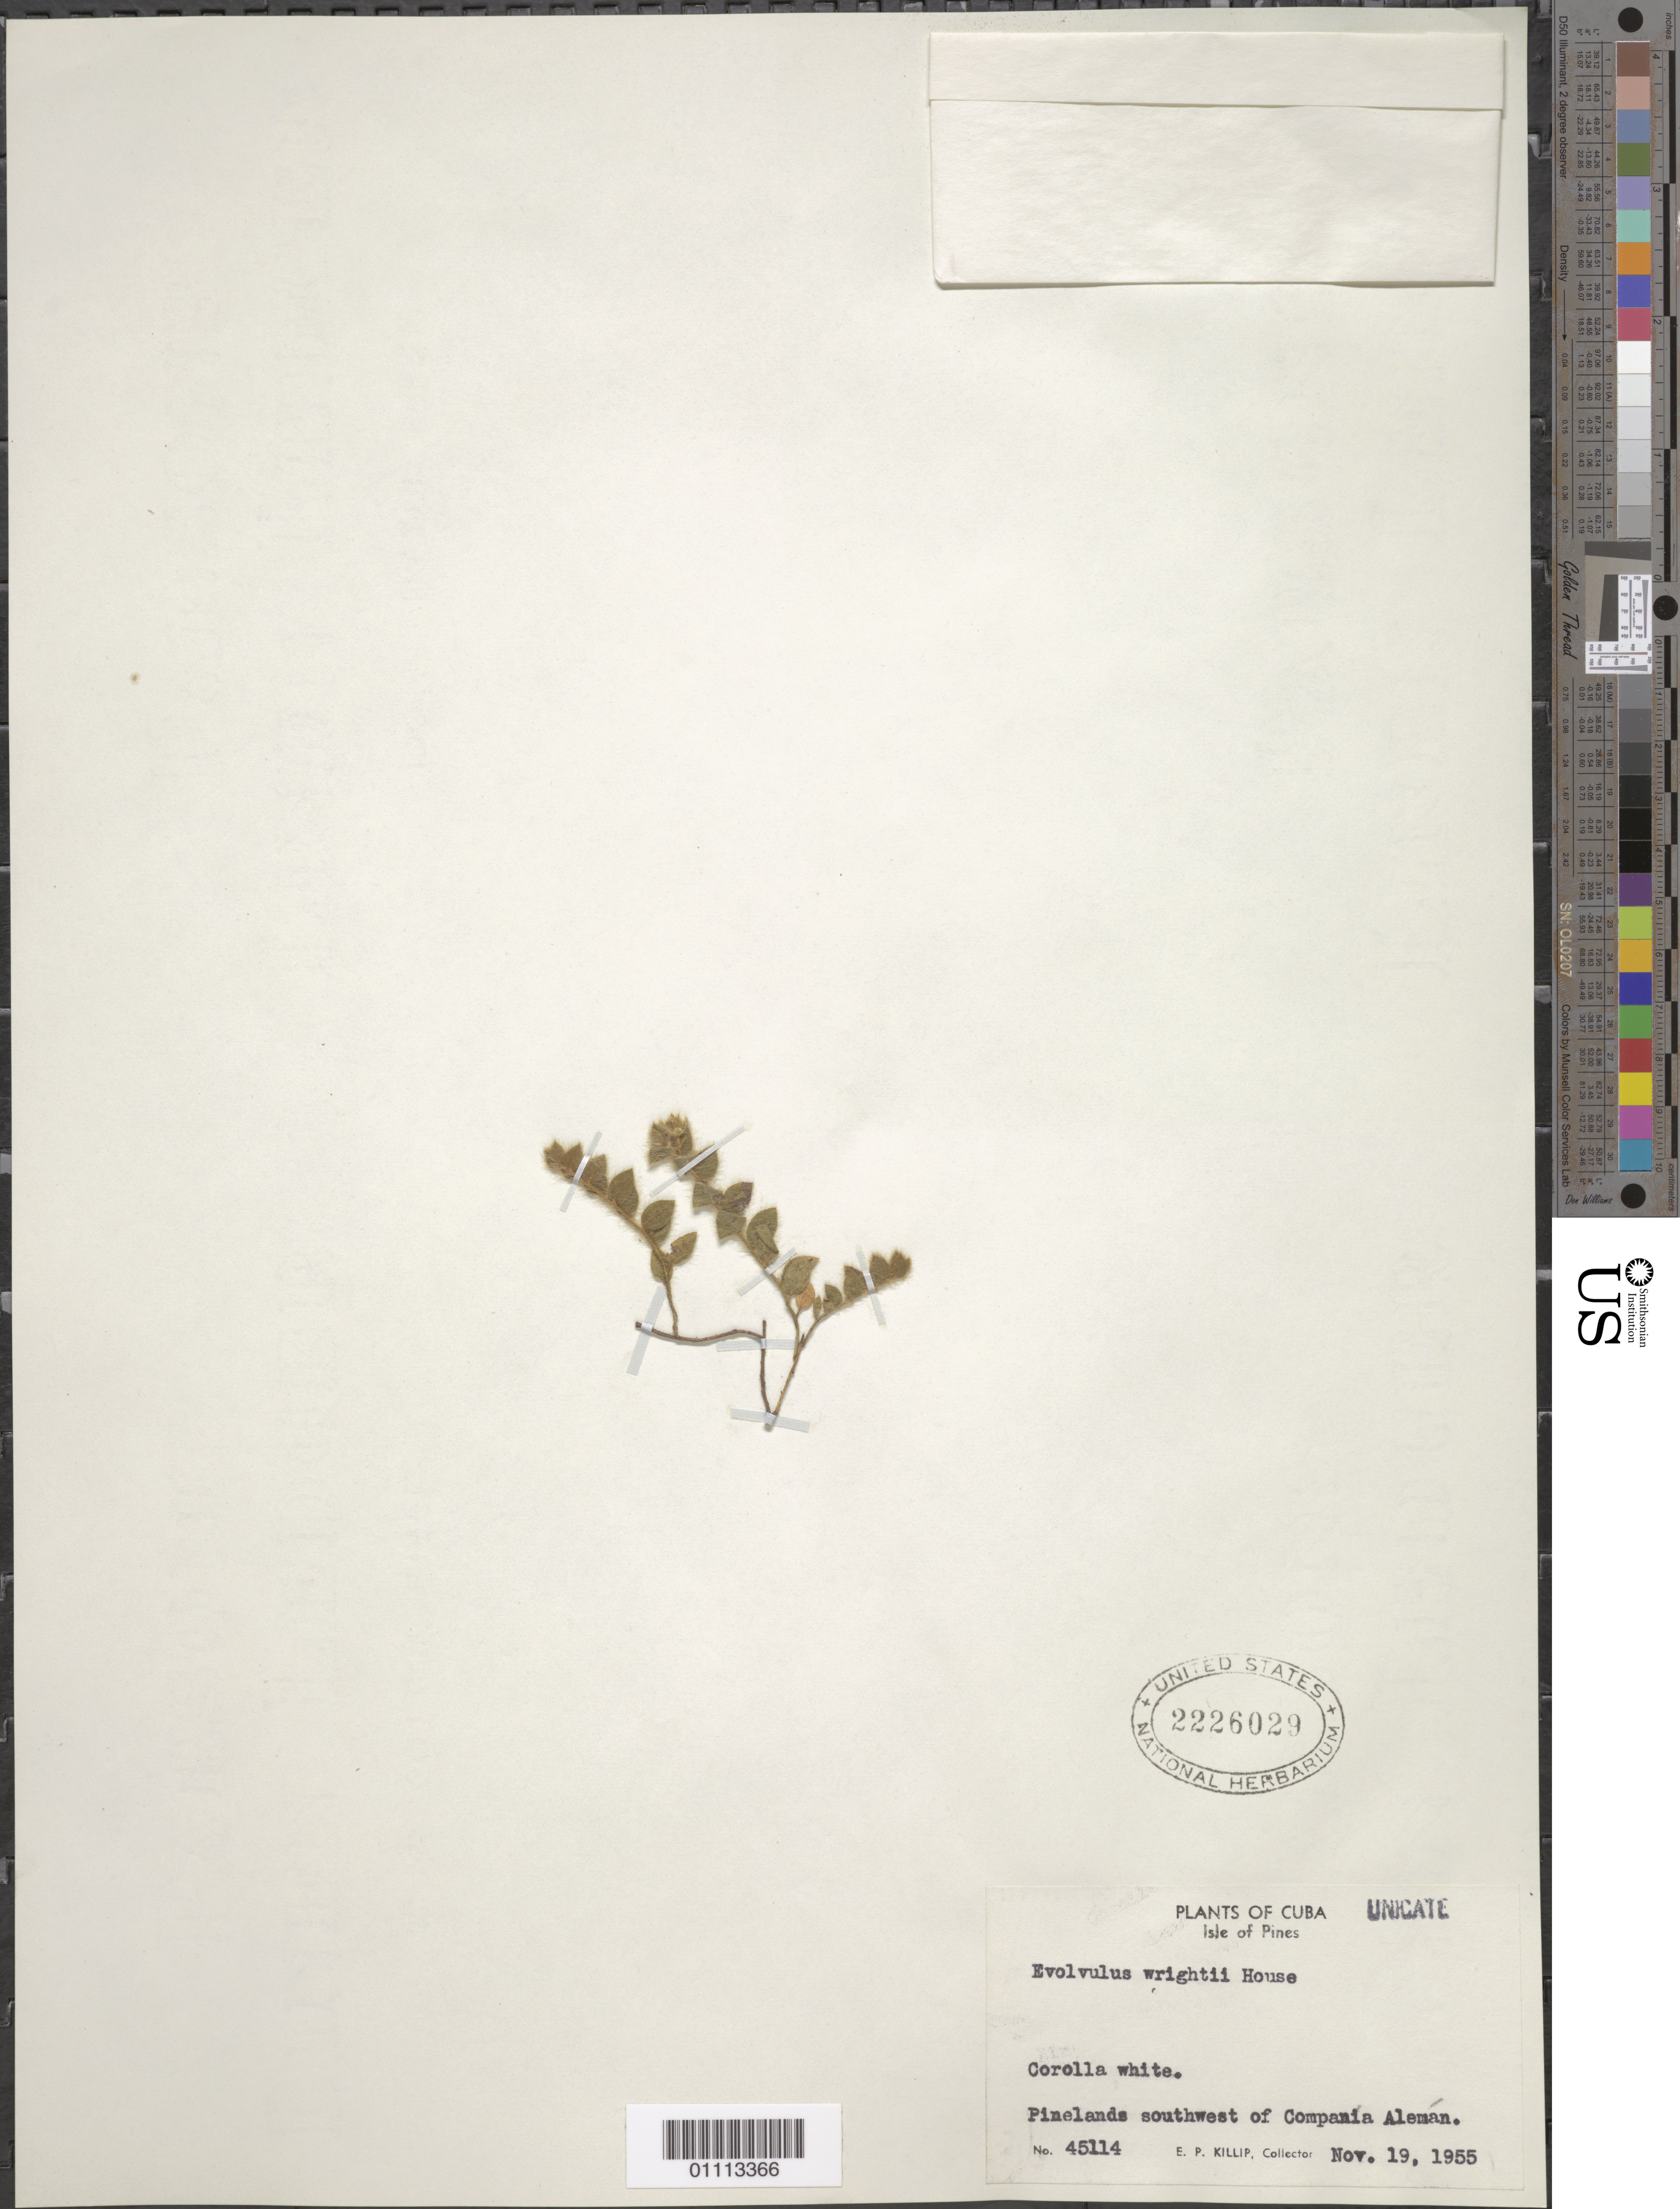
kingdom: Plantae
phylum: Tracheophyta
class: Magnoliopsida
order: Solanales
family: Convolvulaceae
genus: Evolvulus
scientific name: Evolvulus wrightii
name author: House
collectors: E. P. Killip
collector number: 45114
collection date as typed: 19 Nov 1955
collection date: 1955-11-19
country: Cuba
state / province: Isla de La Juventud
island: Isla de la Juventud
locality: Pinelands SW of Compania Aleman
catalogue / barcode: US 2226029